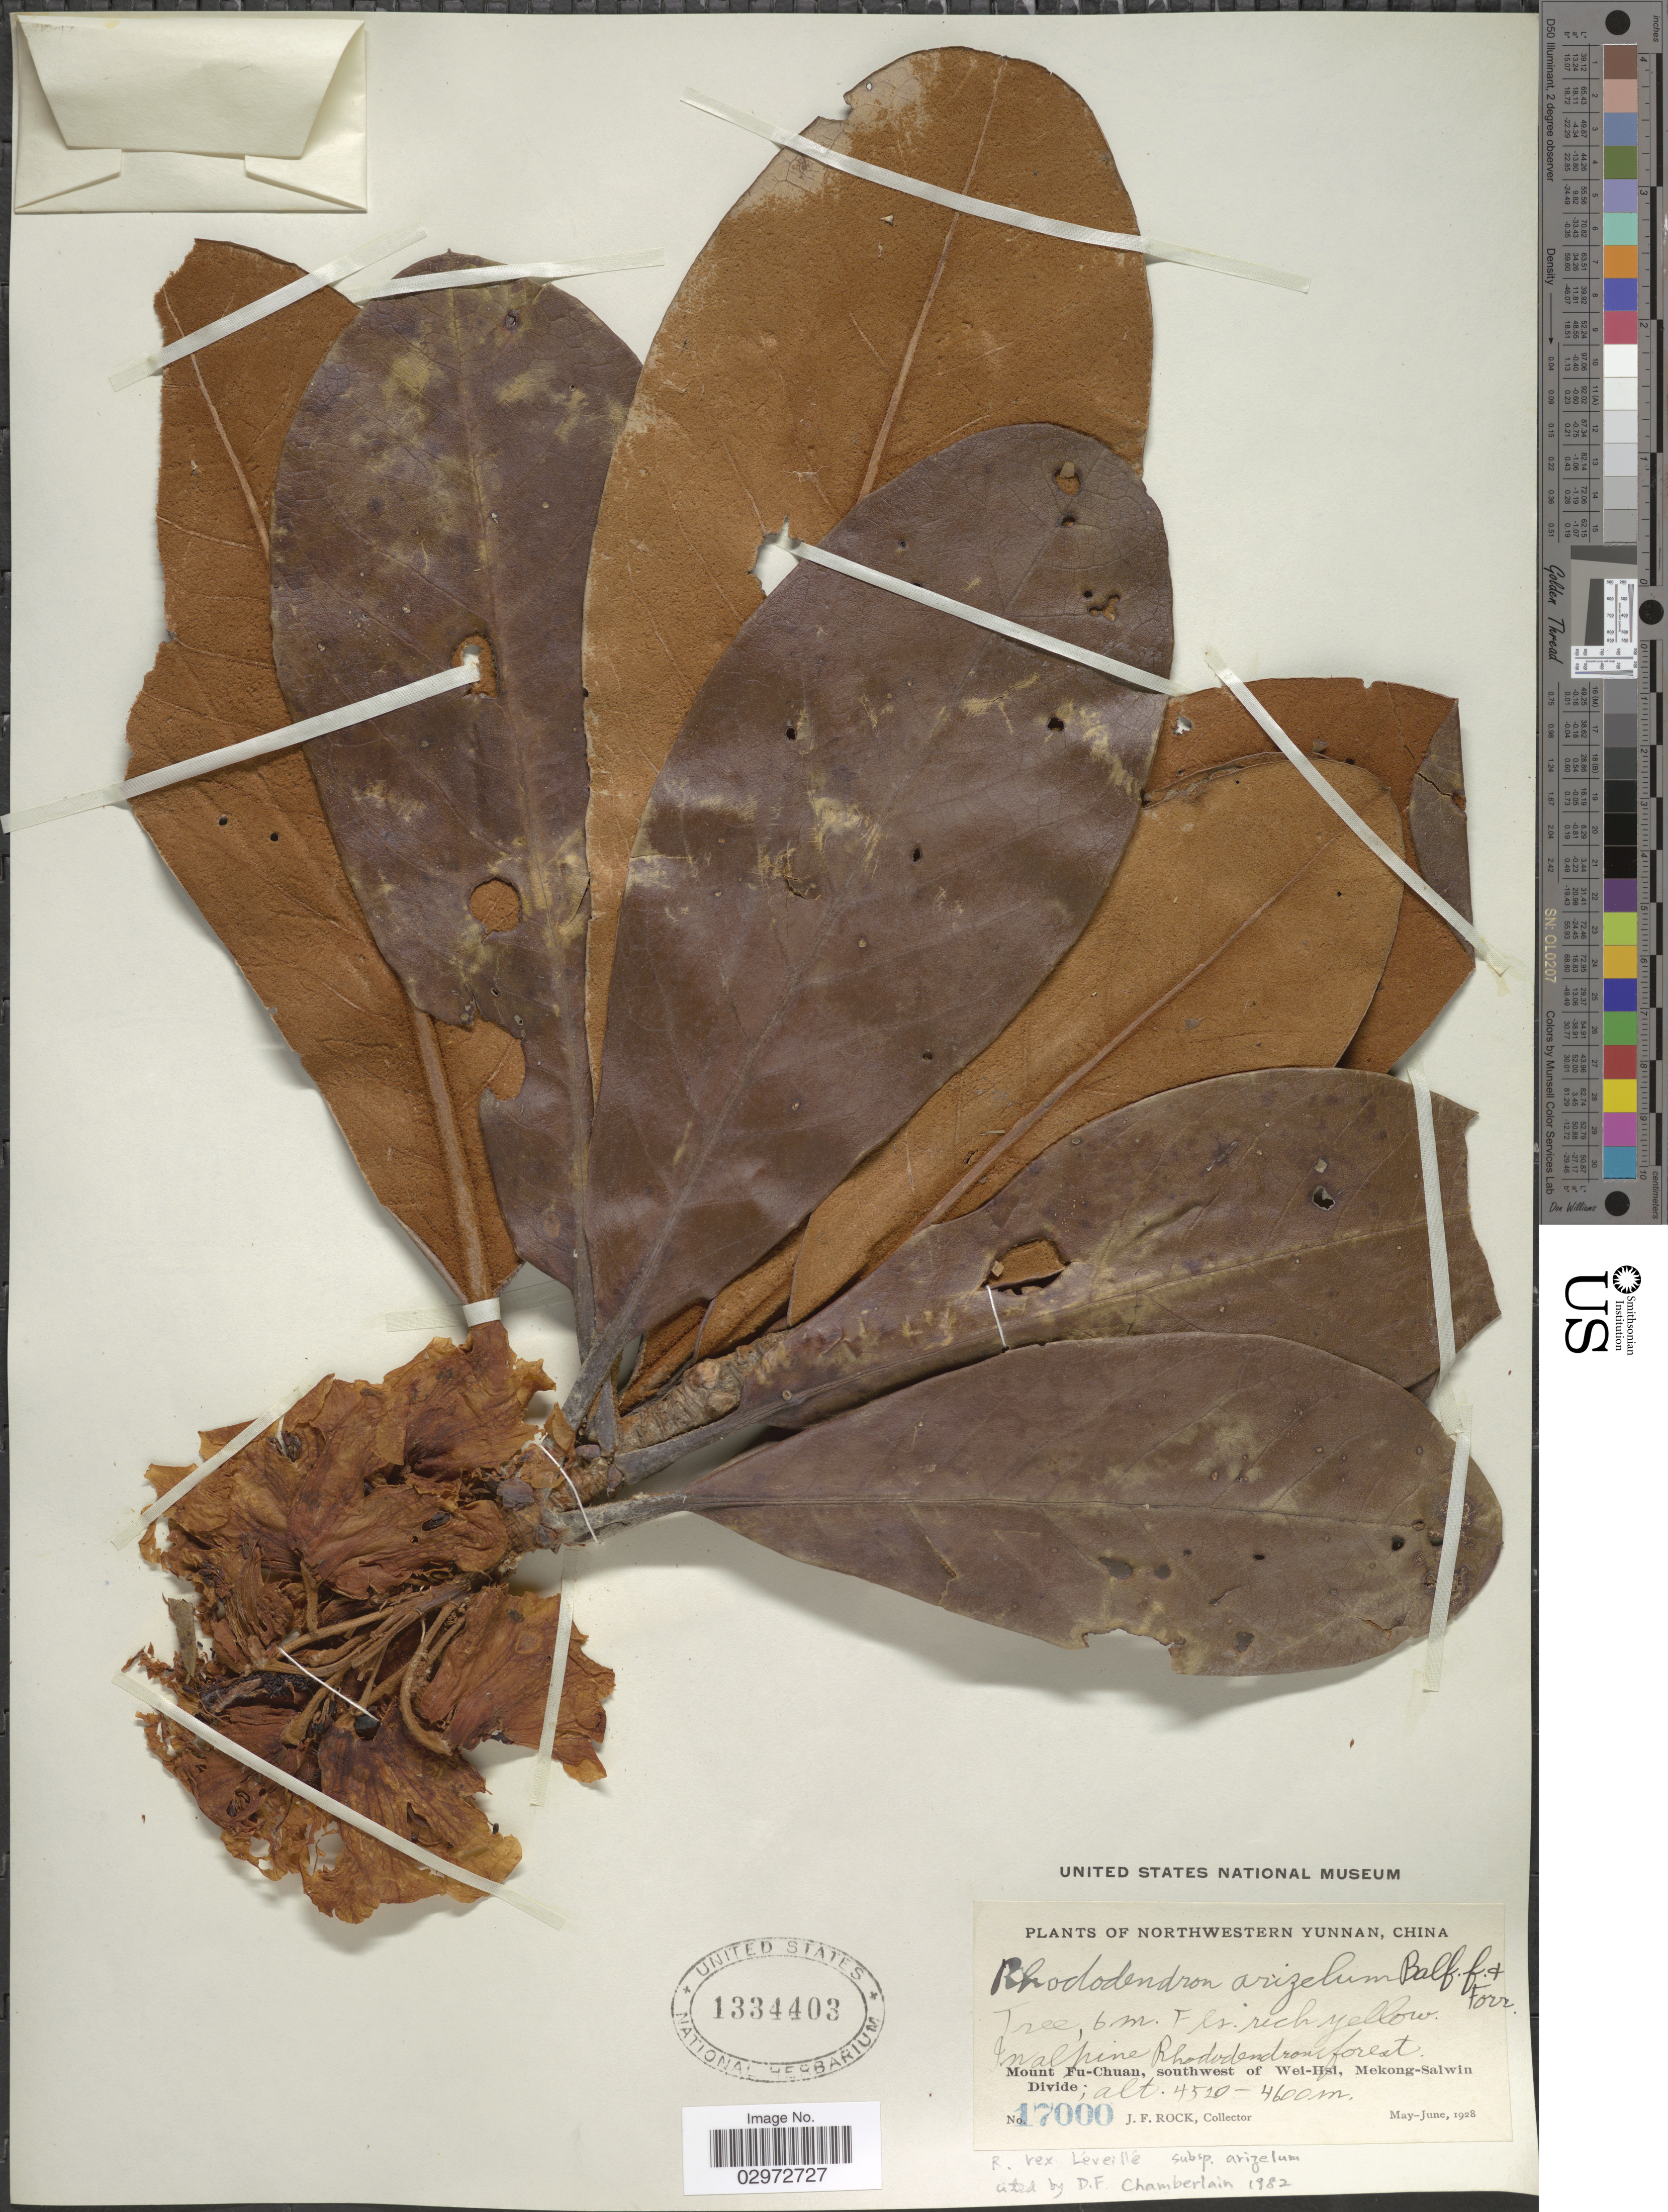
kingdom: Plantae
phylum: Tracheophyta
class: Magnoliopsida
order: Ericales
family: Ericaceae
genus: Rhododendron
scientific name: Rhododendron rex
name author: H. Lév.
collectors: J. Rock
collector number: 17000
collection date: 1928-05/1928-06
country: China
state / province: Yunnan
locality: Northwestern Yunnan. Mount Fu-Chuan, southwest of Wei-Hsi, Mekong-Salwin Divide.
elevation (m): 4520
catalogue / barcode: US 1334403